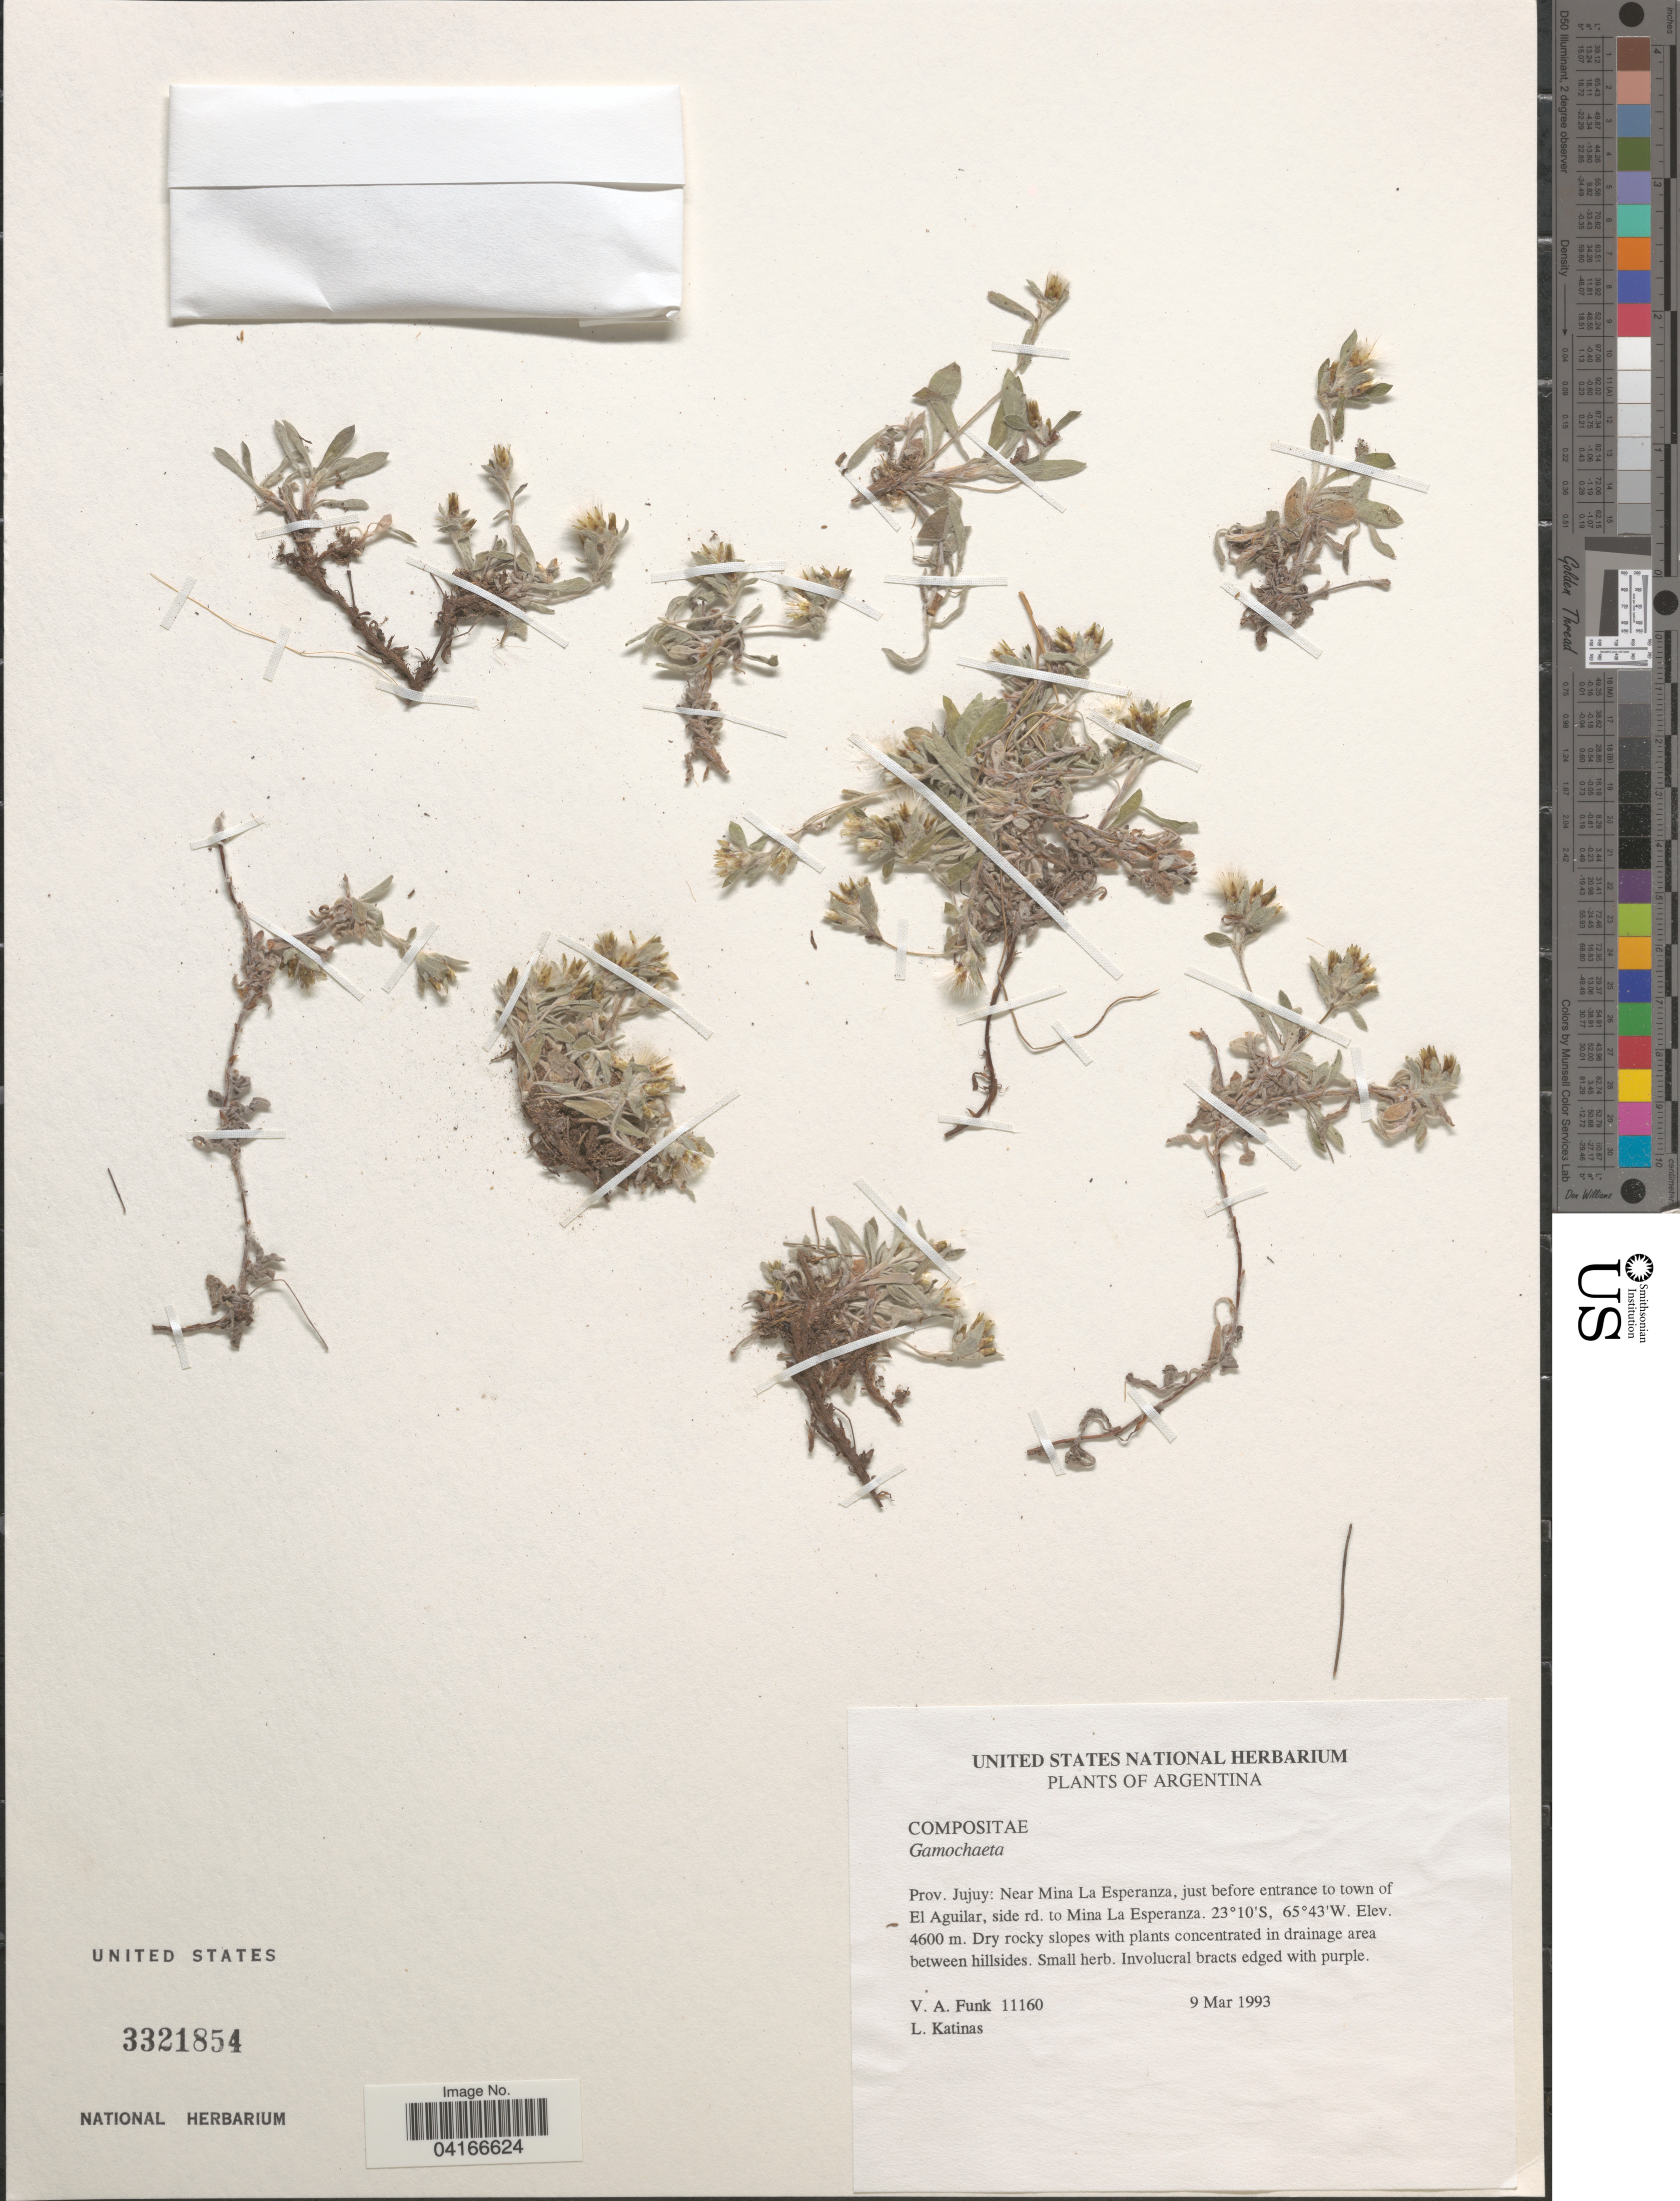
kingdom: Plantae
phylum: Tracheophyta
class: Magnoliopsida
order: Asterales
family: Asteraceae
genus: Gamochaeta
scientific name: Gamochaeta sp.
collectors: V. Funk & L. Katinas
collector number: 11160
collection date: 1993-03-09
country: Argentina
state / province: Jujuy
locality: Near Mina La Esperanza, just before entrance to town of El Aguilar, side rd. to Mina La Esperanza.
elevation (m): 4600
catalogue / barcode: US 3321854